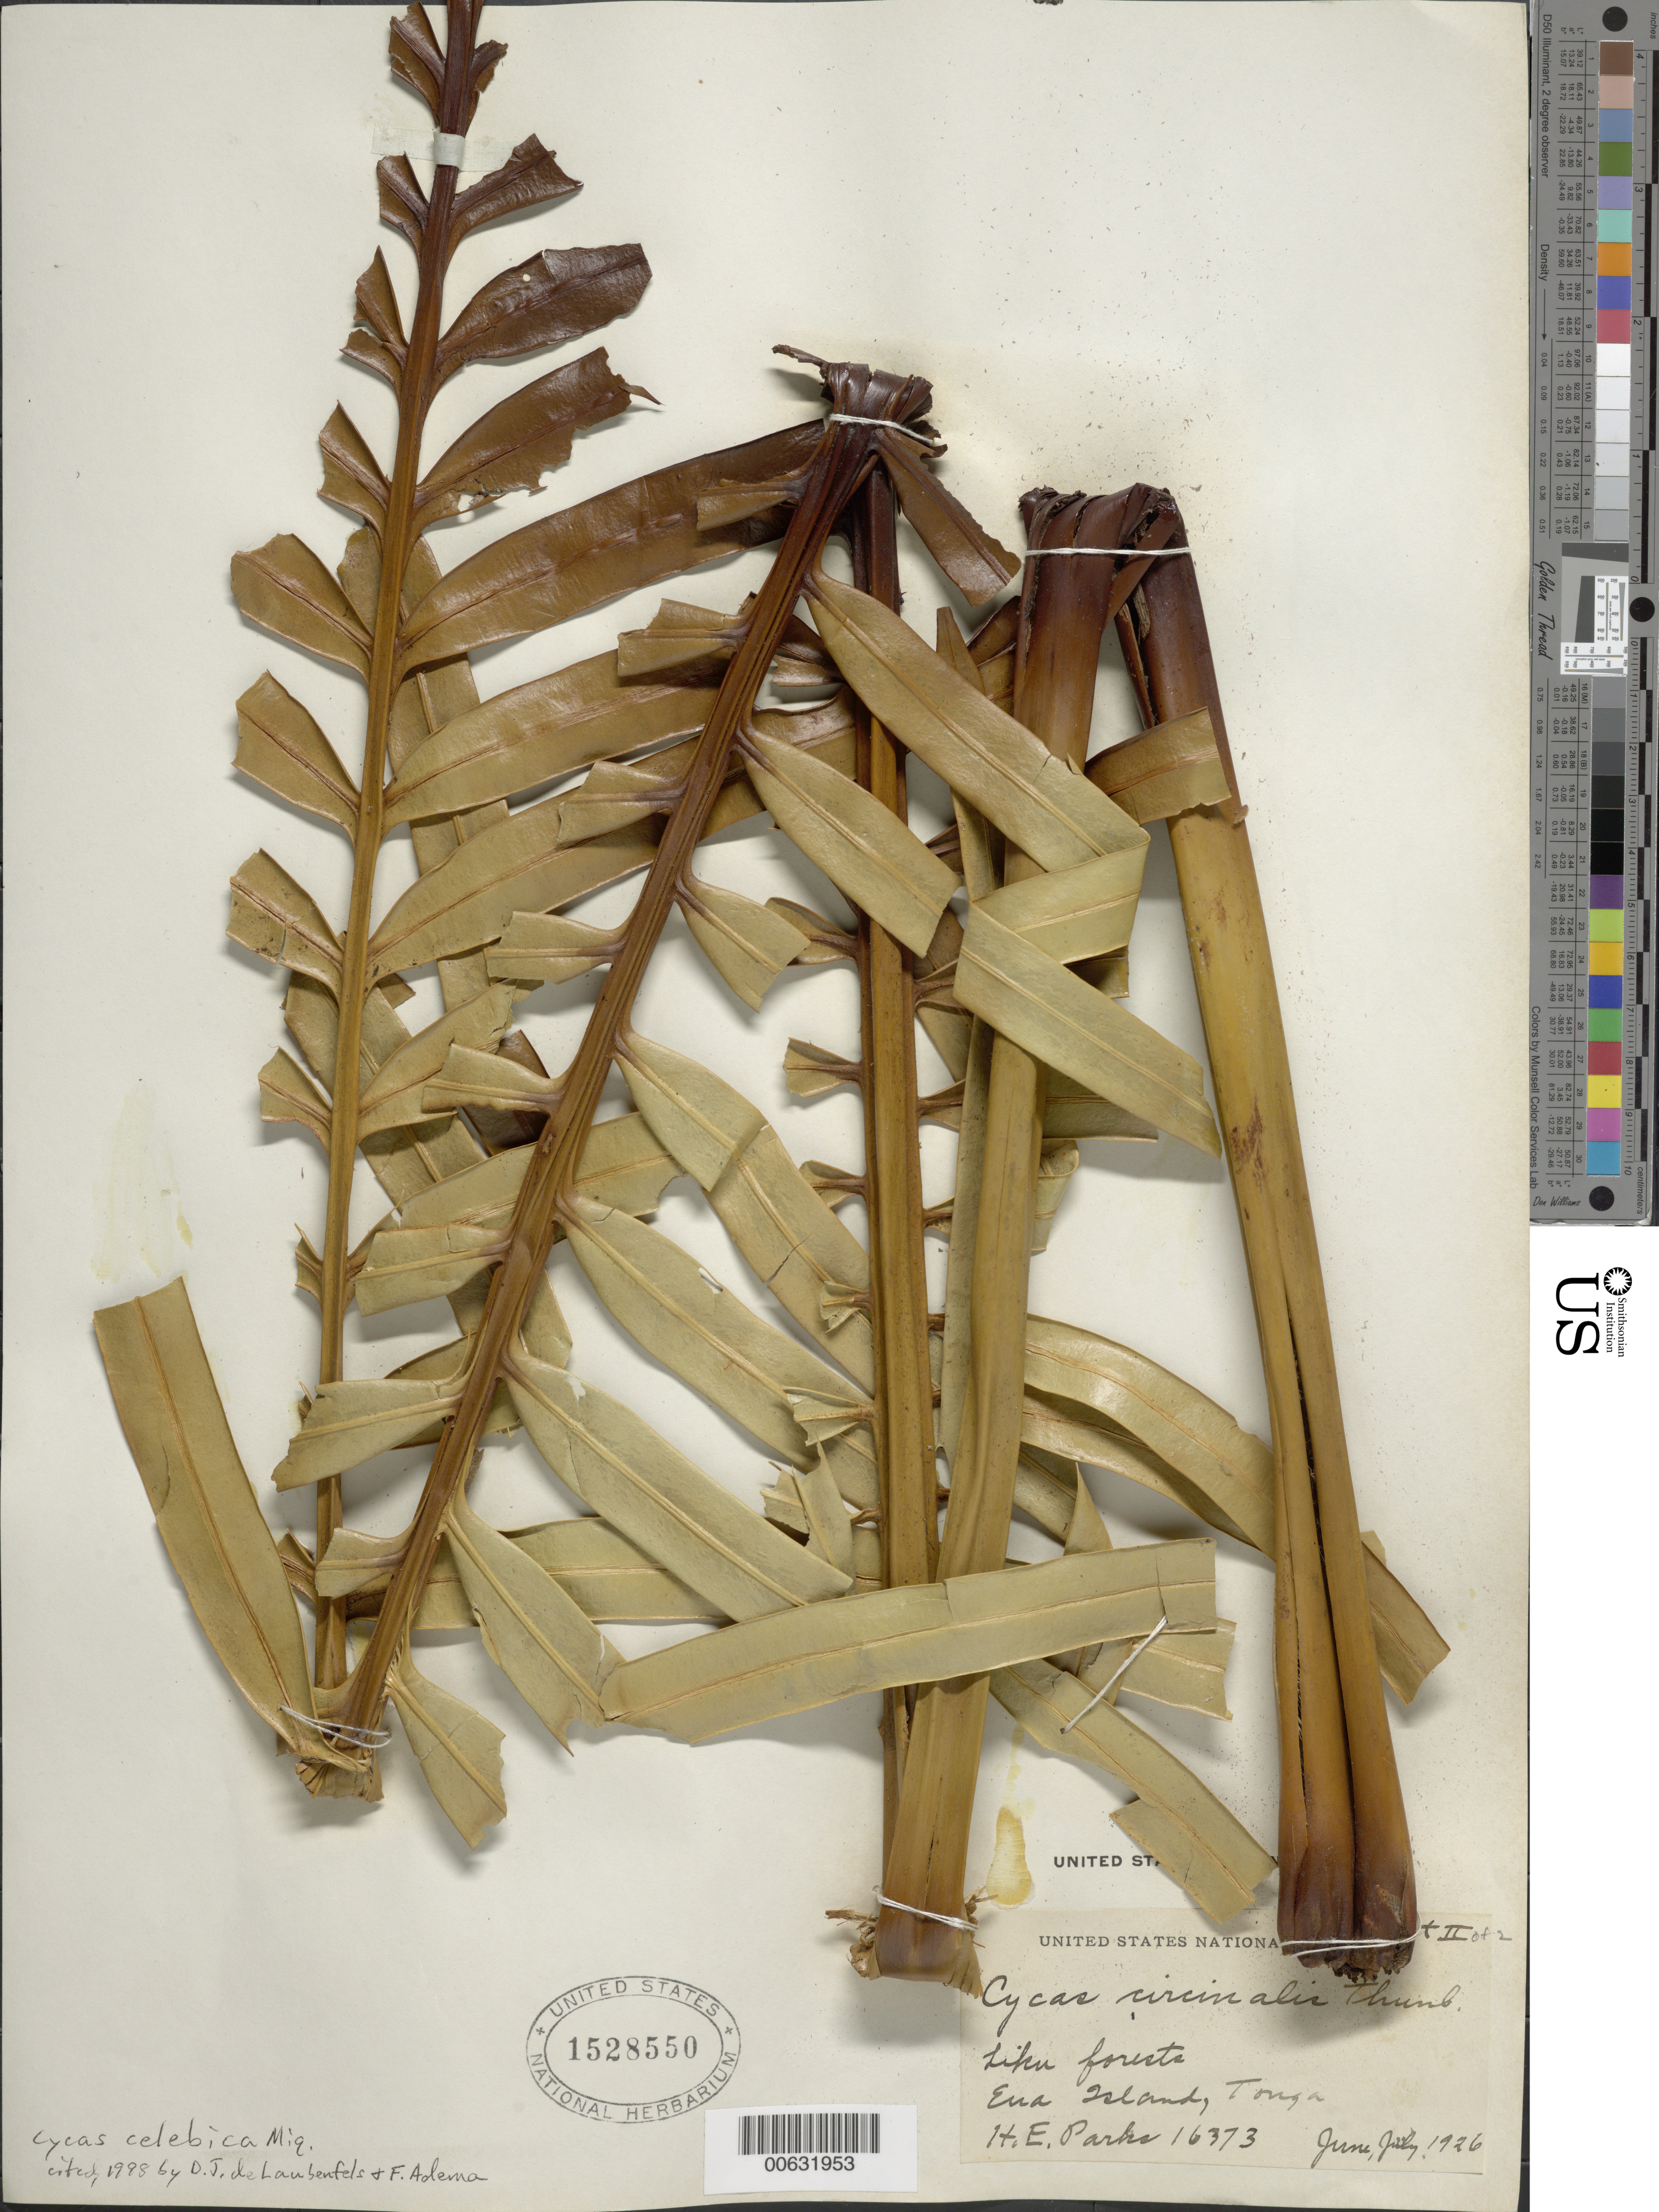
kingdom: Plantae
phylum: Tracheophyta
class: Cycadopsida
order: Cycadales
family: Cycadaceae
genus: Cycas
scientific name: Cycas celebica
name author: Miq.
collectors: H. E. Parks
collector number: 16373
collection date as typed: Jun 1926 to -- Jul 1926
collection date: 1926-06/1926-07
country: Tonga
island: Eua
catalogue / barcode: US 1528550